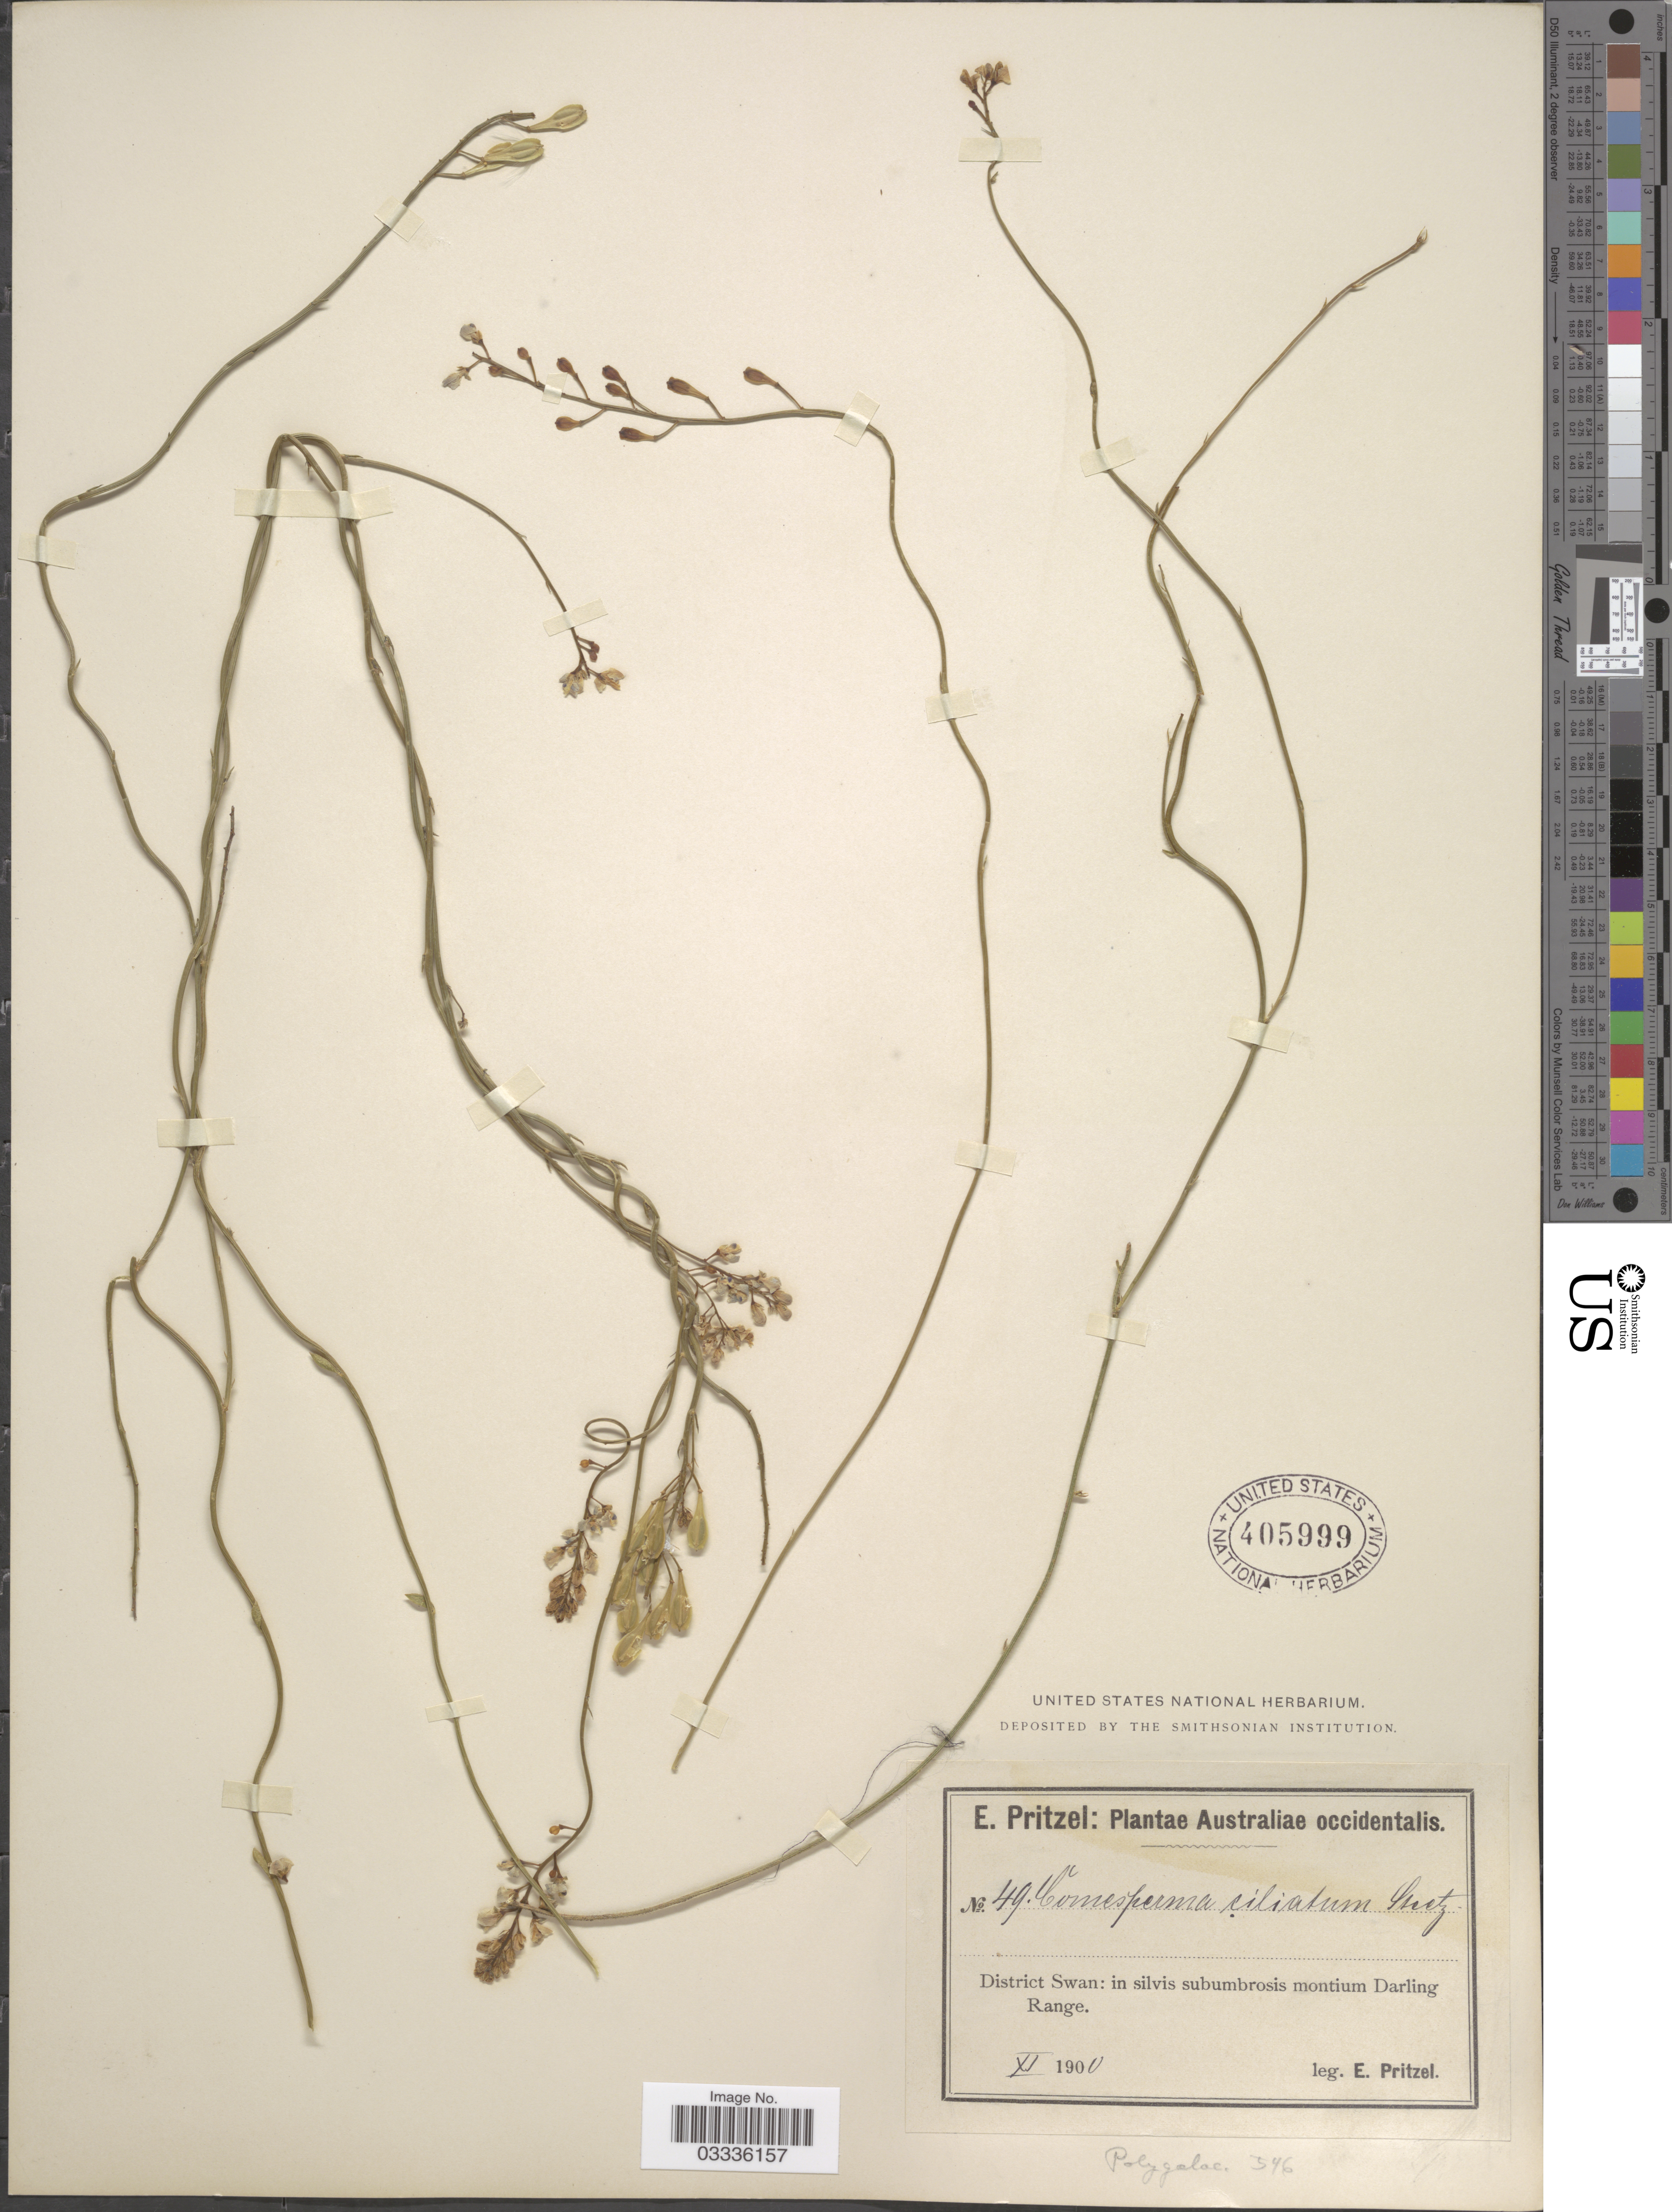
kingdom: Plantae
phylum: Tracheophyta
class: Magnoliopsida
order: Fabales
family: Polygalaceae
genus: Comesperma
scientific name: Comesperma ciliatum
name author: Steetz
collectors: E. G. Pritzel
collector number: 49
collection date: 1900-11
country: Australia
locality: Australiae occidentalis. District Swan: in silvis subumbrosis montium Darling Range.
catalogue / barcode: US 405999